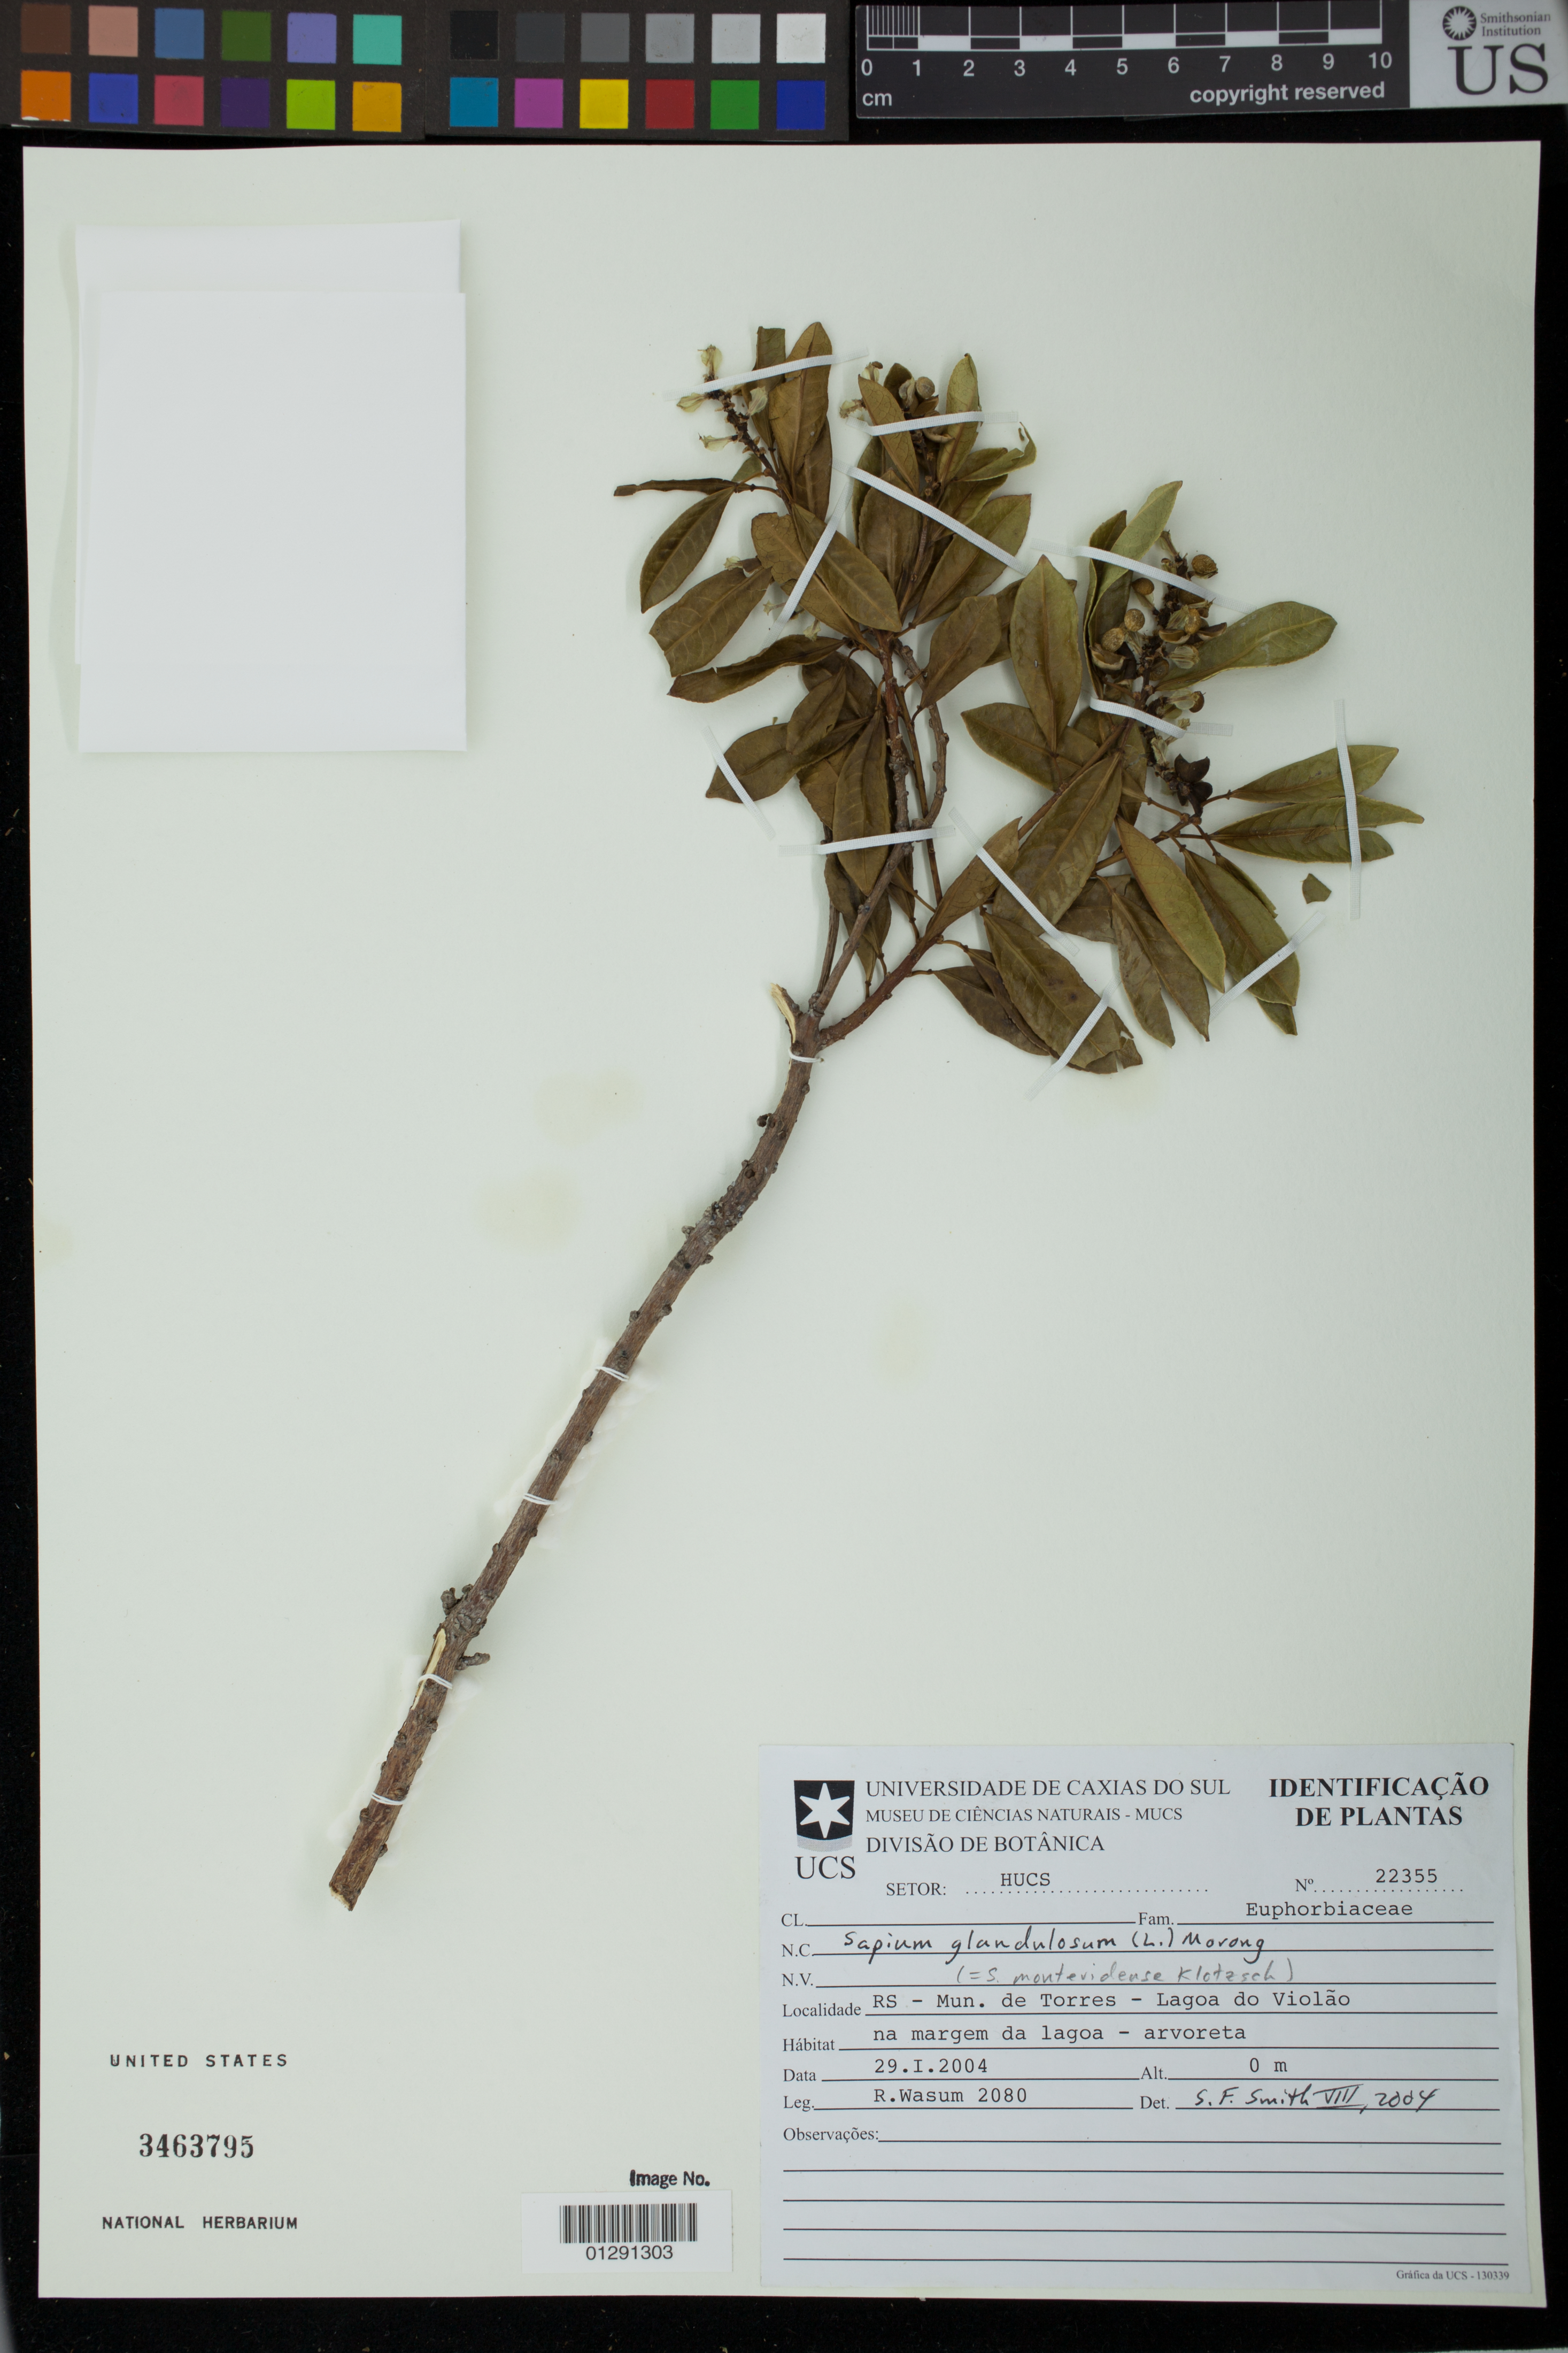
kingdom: Plantae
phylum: Tracheophyta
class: Magnoliopsida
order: Malpighiales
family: Euphorbiaceae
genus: Sapium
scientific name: Sapium glandulatum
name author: (Vell.) Pax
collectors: R. Wasum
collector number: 2080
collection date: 2004-01-29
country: Brazil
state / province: Rio Grande do Sul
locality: Mun. de Torres - Lagoa do Violão.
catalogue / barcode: US 3463796